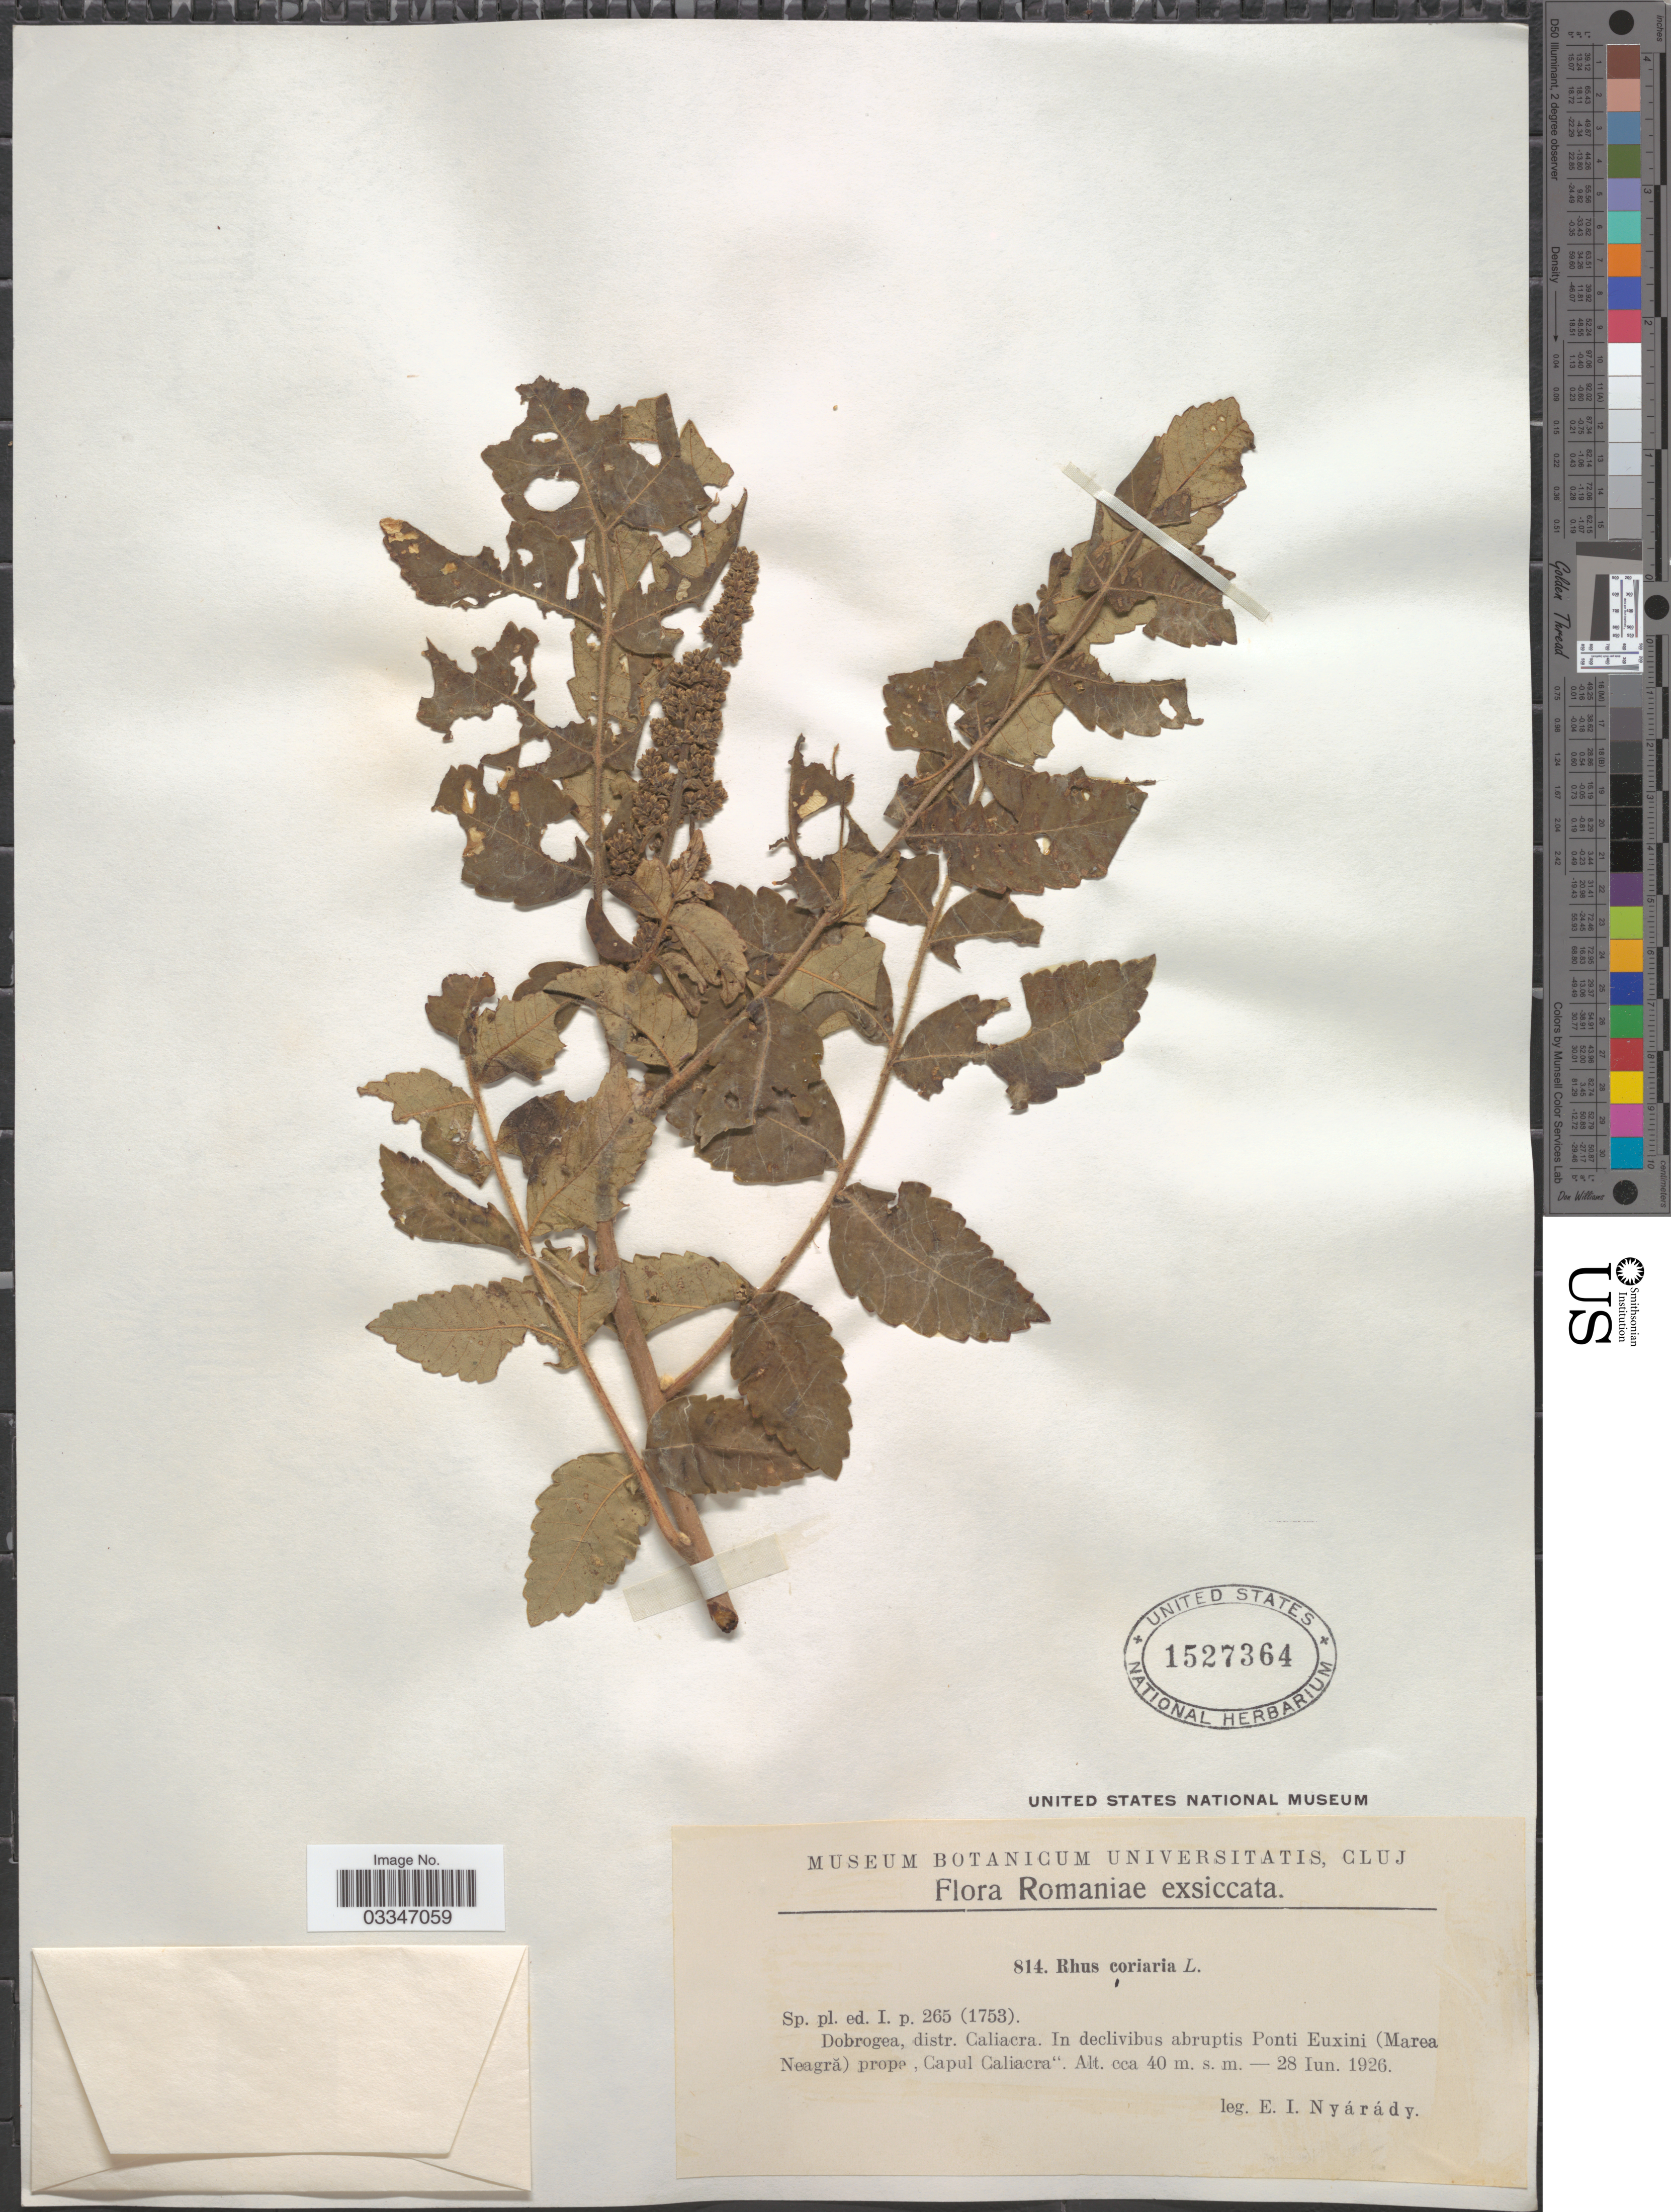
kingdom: Plantae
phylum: Tracheophyta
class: Magnoliopsida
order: Sapindales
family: Anacardiaceae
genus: Rhus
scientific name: Rhus coriaria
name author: L.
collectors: E. Nyárády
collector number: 814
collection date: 1926-06-28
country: Romania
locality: Romaniae. Dobrogea, distr. Caliacra. Ïn declivibus abruptis Ponti Euxini (Marea Neagră) prope, Capul Caliacra.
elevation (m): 40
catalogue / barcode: US 1527364